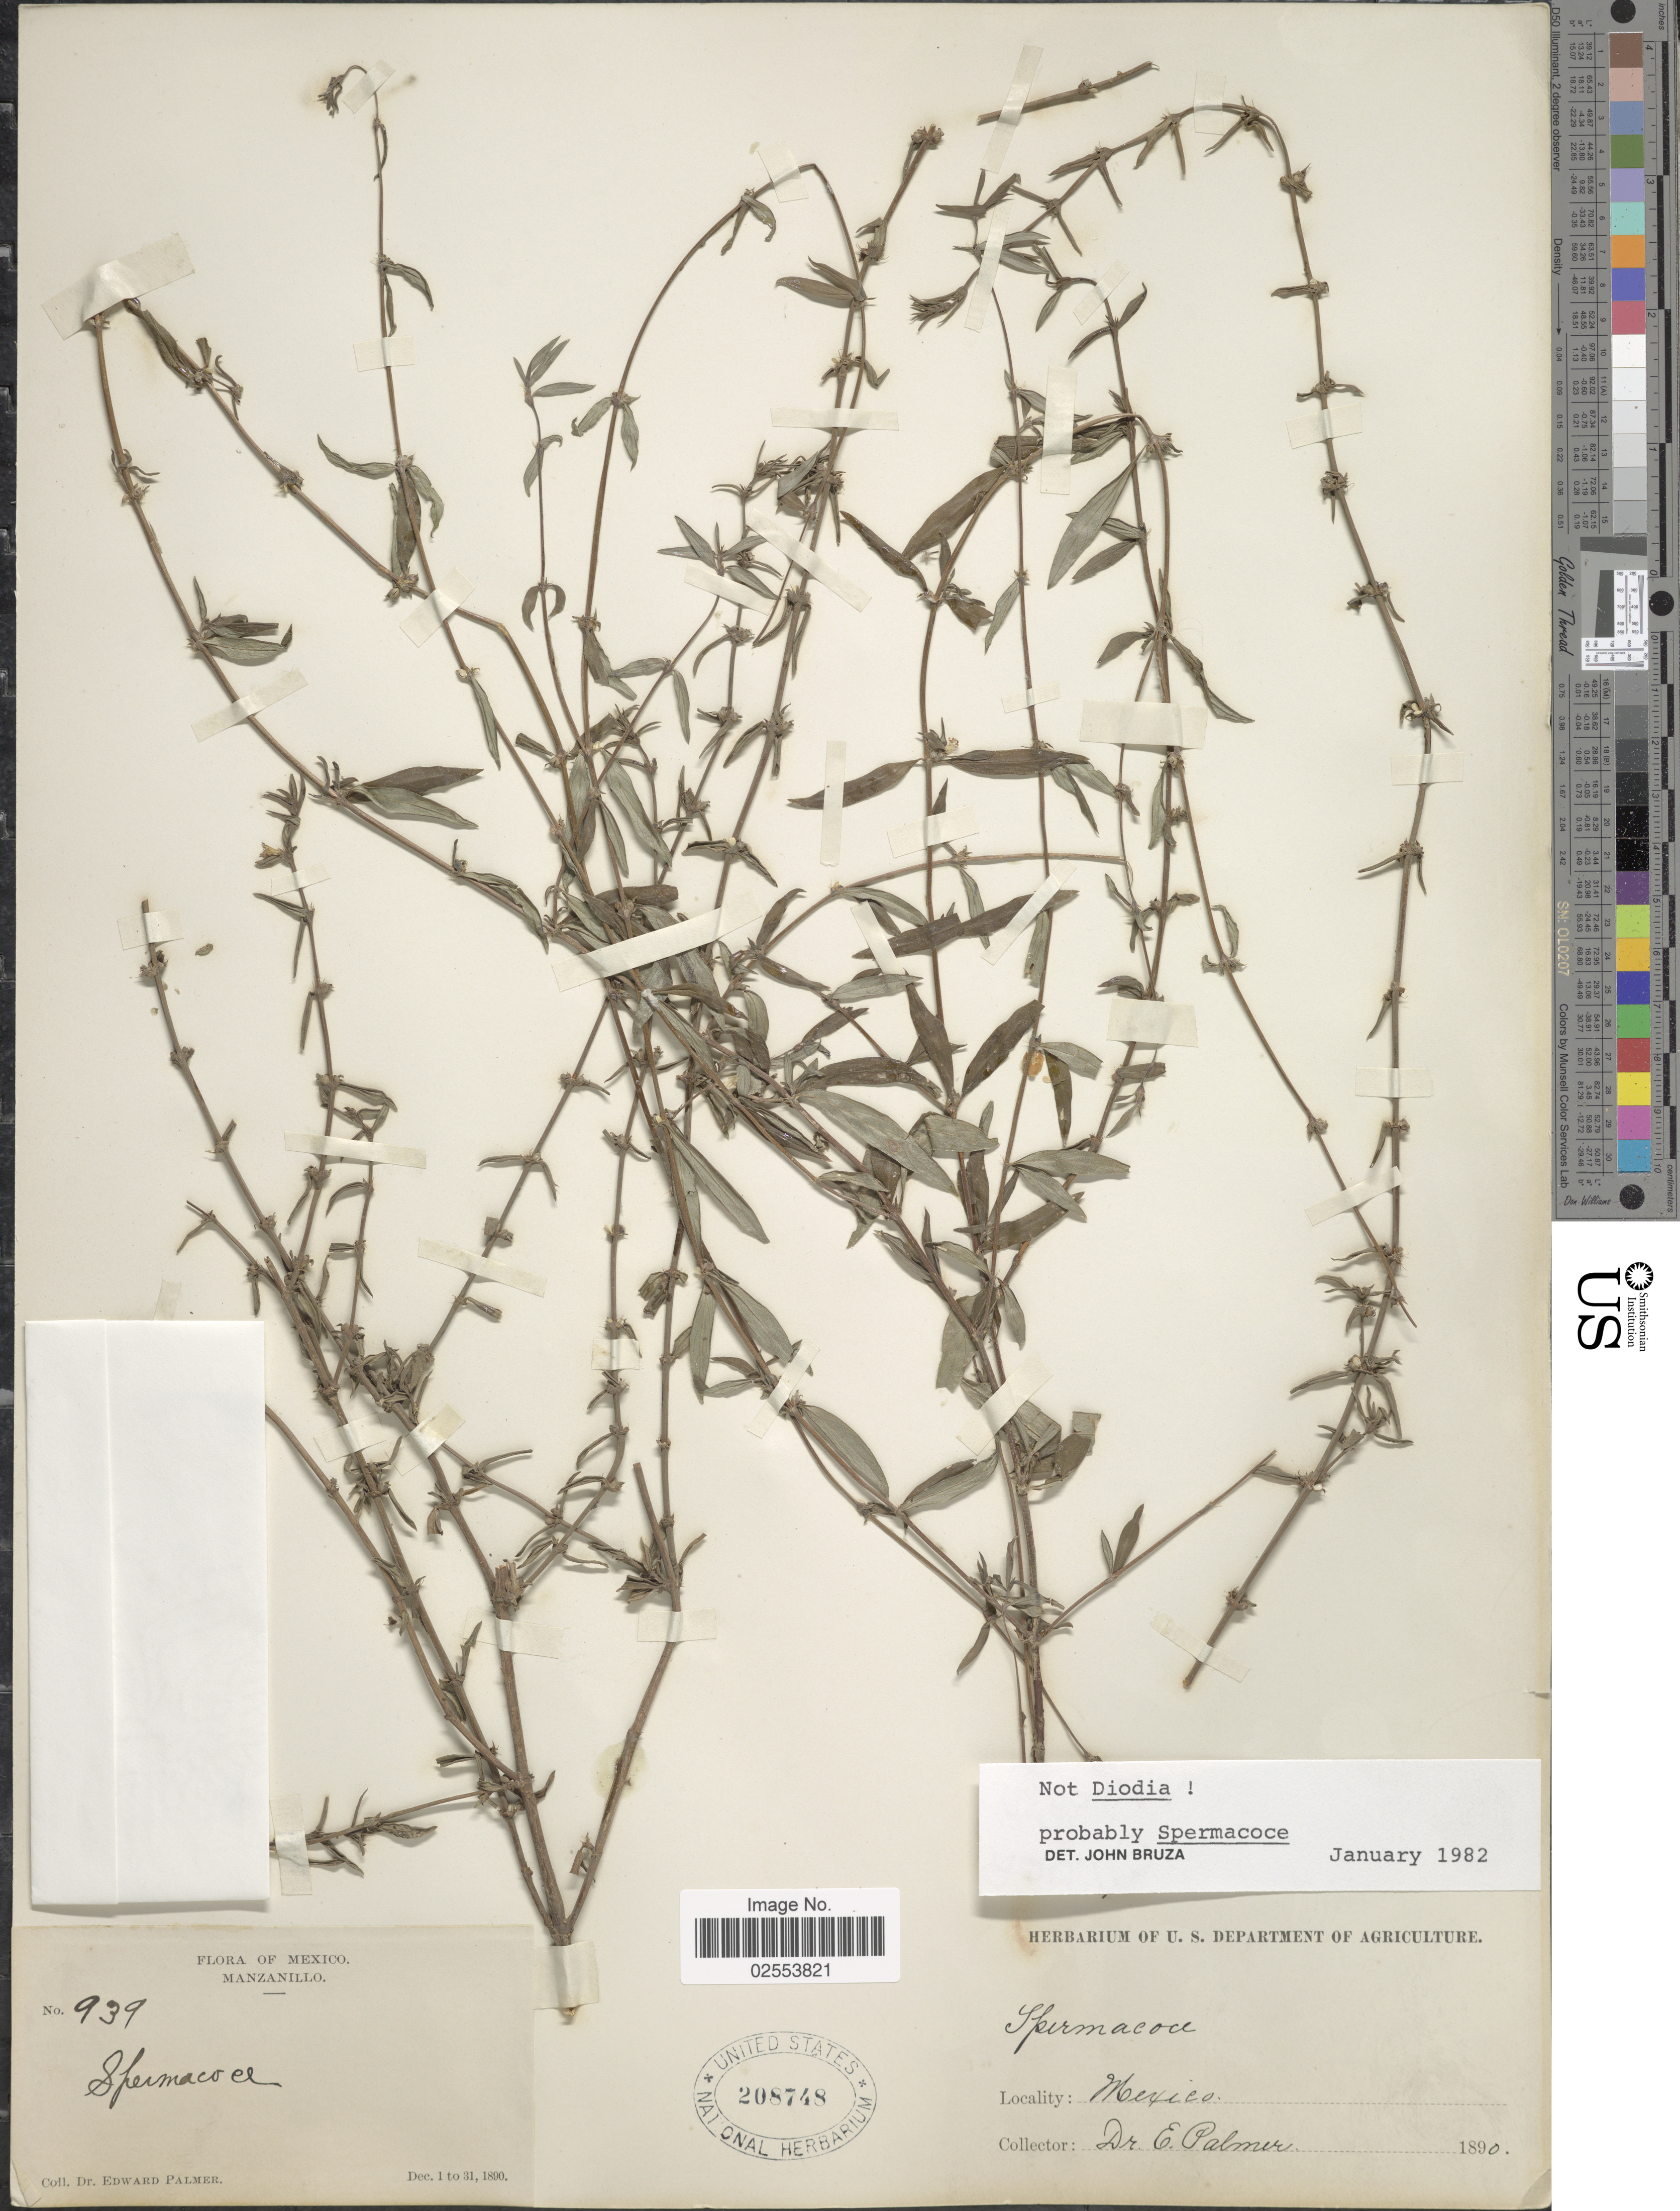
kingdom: Plantae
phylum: Tracheophyta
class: Magnoliopsida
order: Gentianales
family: Rubiaceae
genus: Spermacoce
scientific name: Spermacoce tenuior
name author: L.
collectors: E. Palmer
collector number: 939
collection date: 1890-12-01/1890-12-31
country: Mexico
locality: Manzanillo.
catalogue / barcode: US 208748